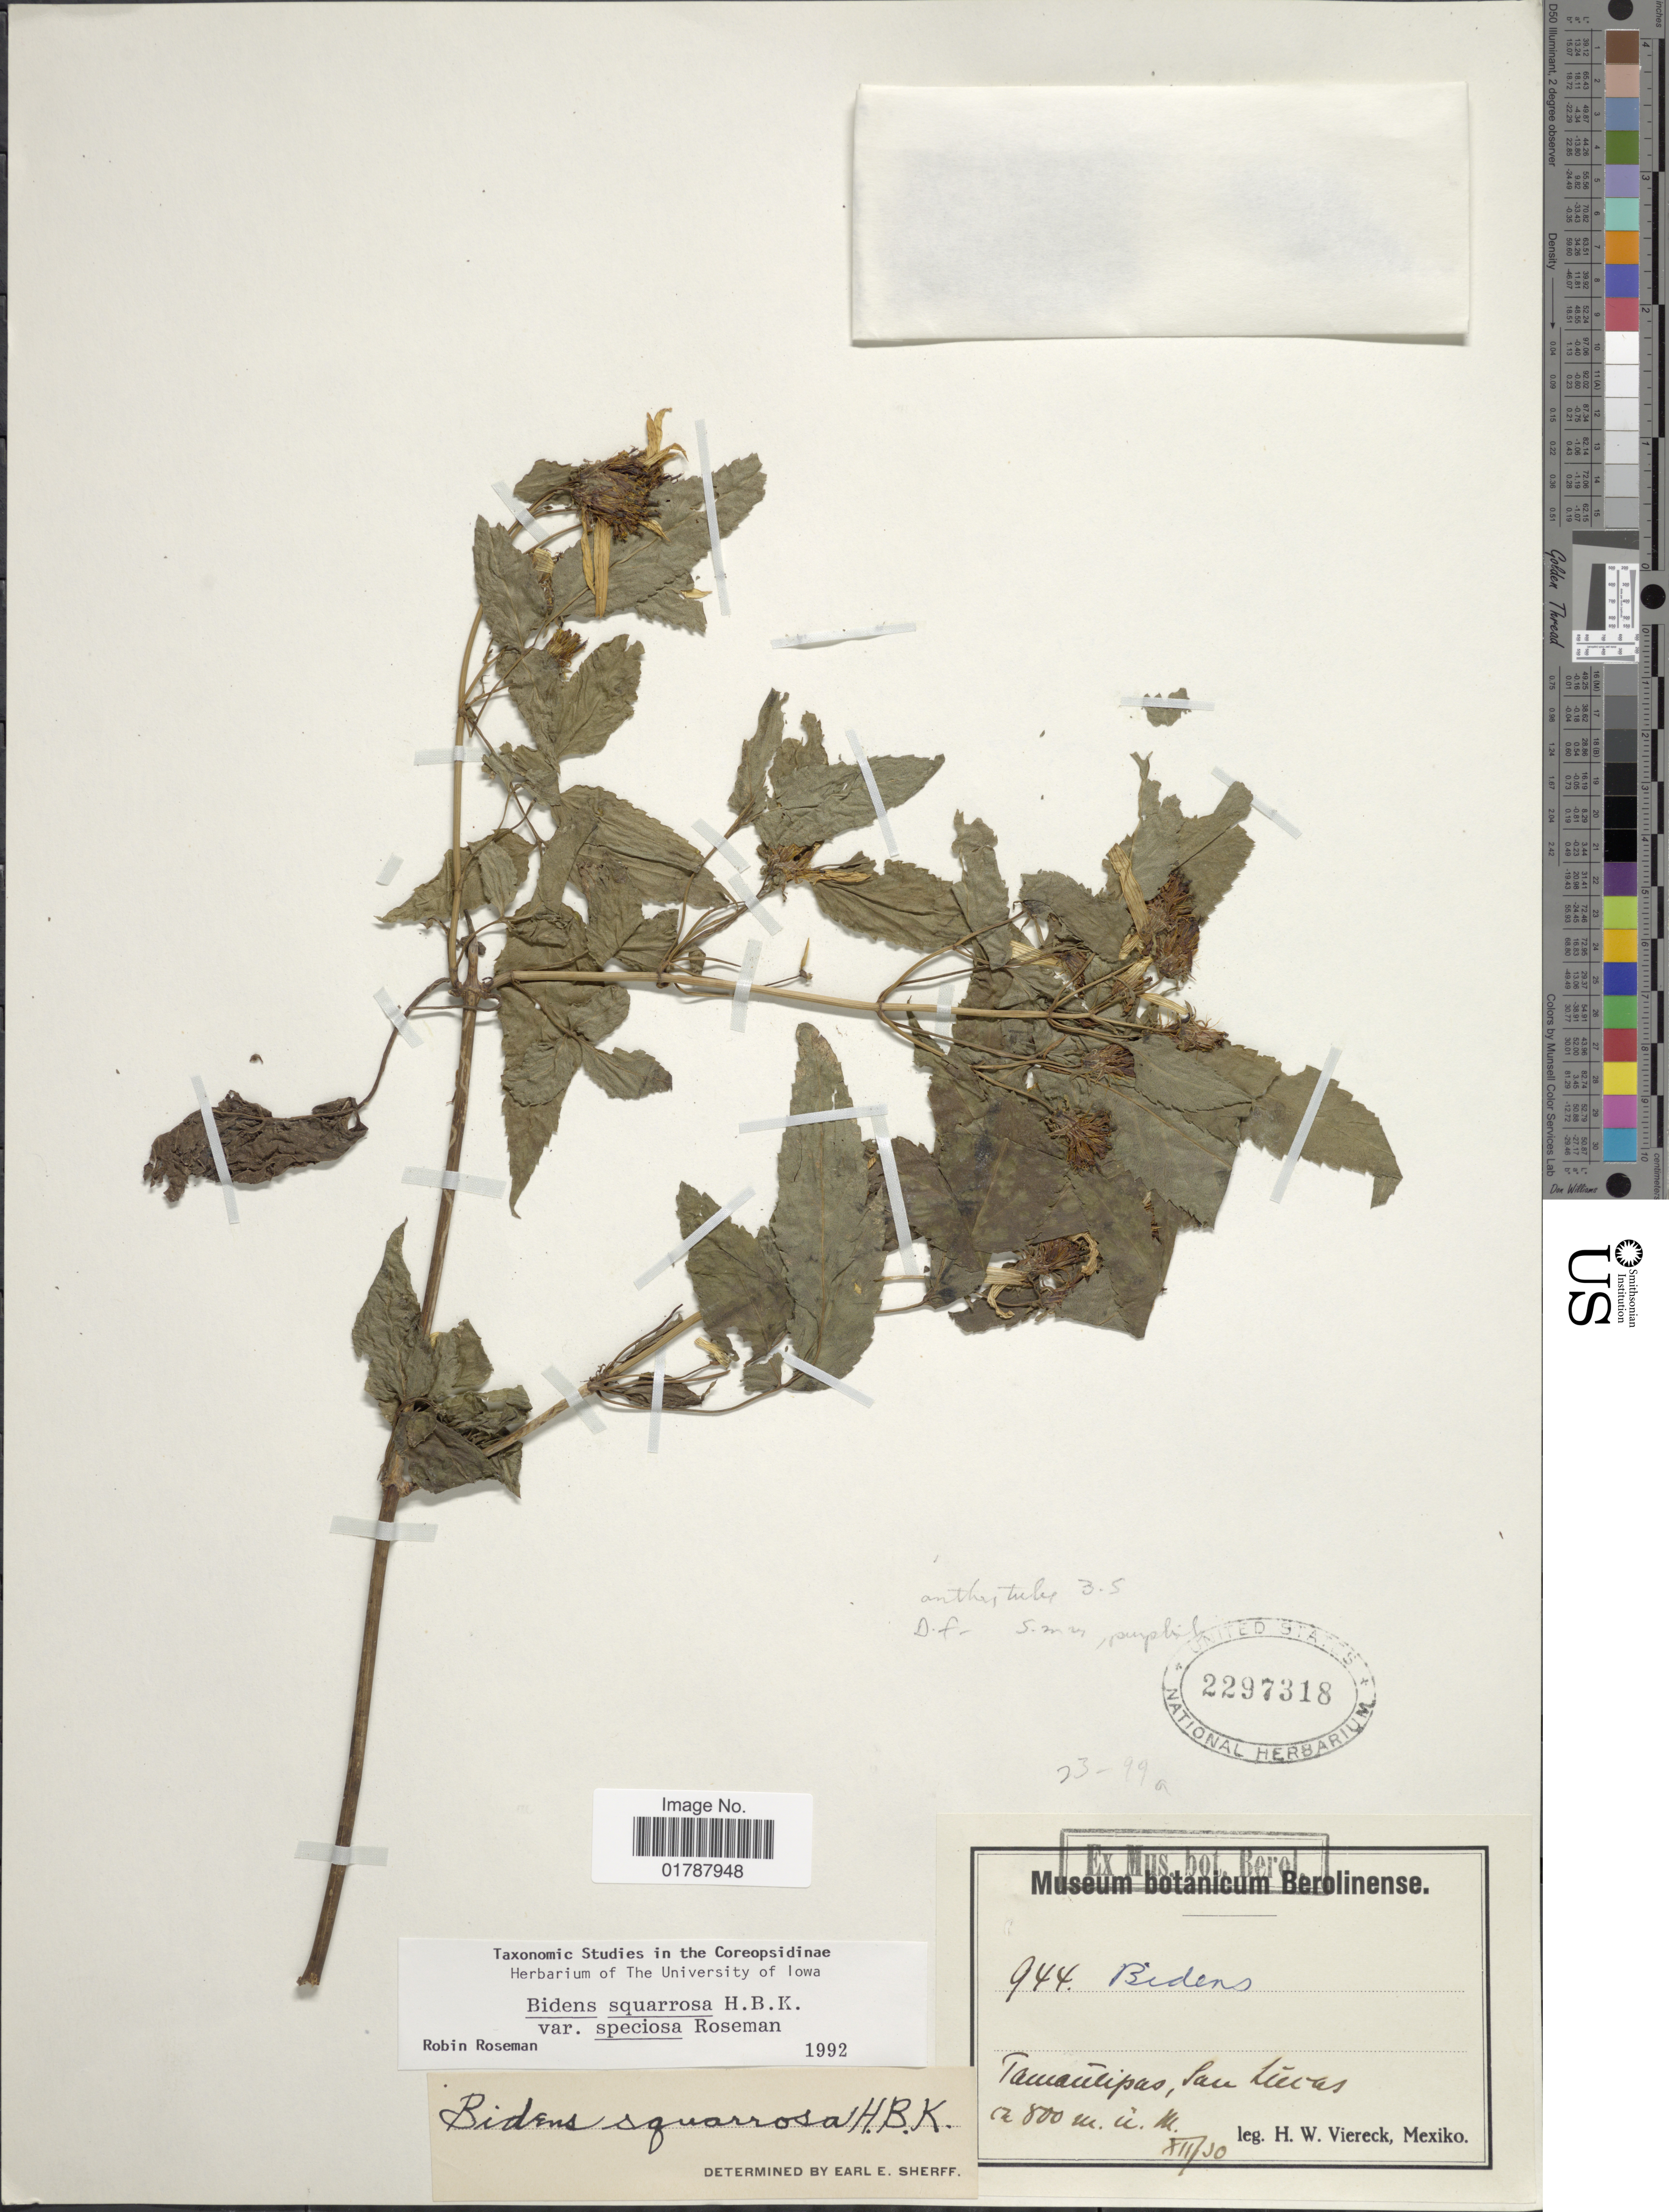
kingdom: Plantae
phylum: Tracheophyta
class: Magnoliopsida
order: Asterales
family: Asteraceae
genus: Bidens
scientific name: Bidens squarrosa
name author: Kunth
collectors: H. W. Viereck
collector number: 944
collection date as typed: Transcribed d/m/y: /12/30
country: Mexico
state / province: Tamaulipas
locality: San Lucas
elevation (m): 800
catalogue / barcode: US 2297318